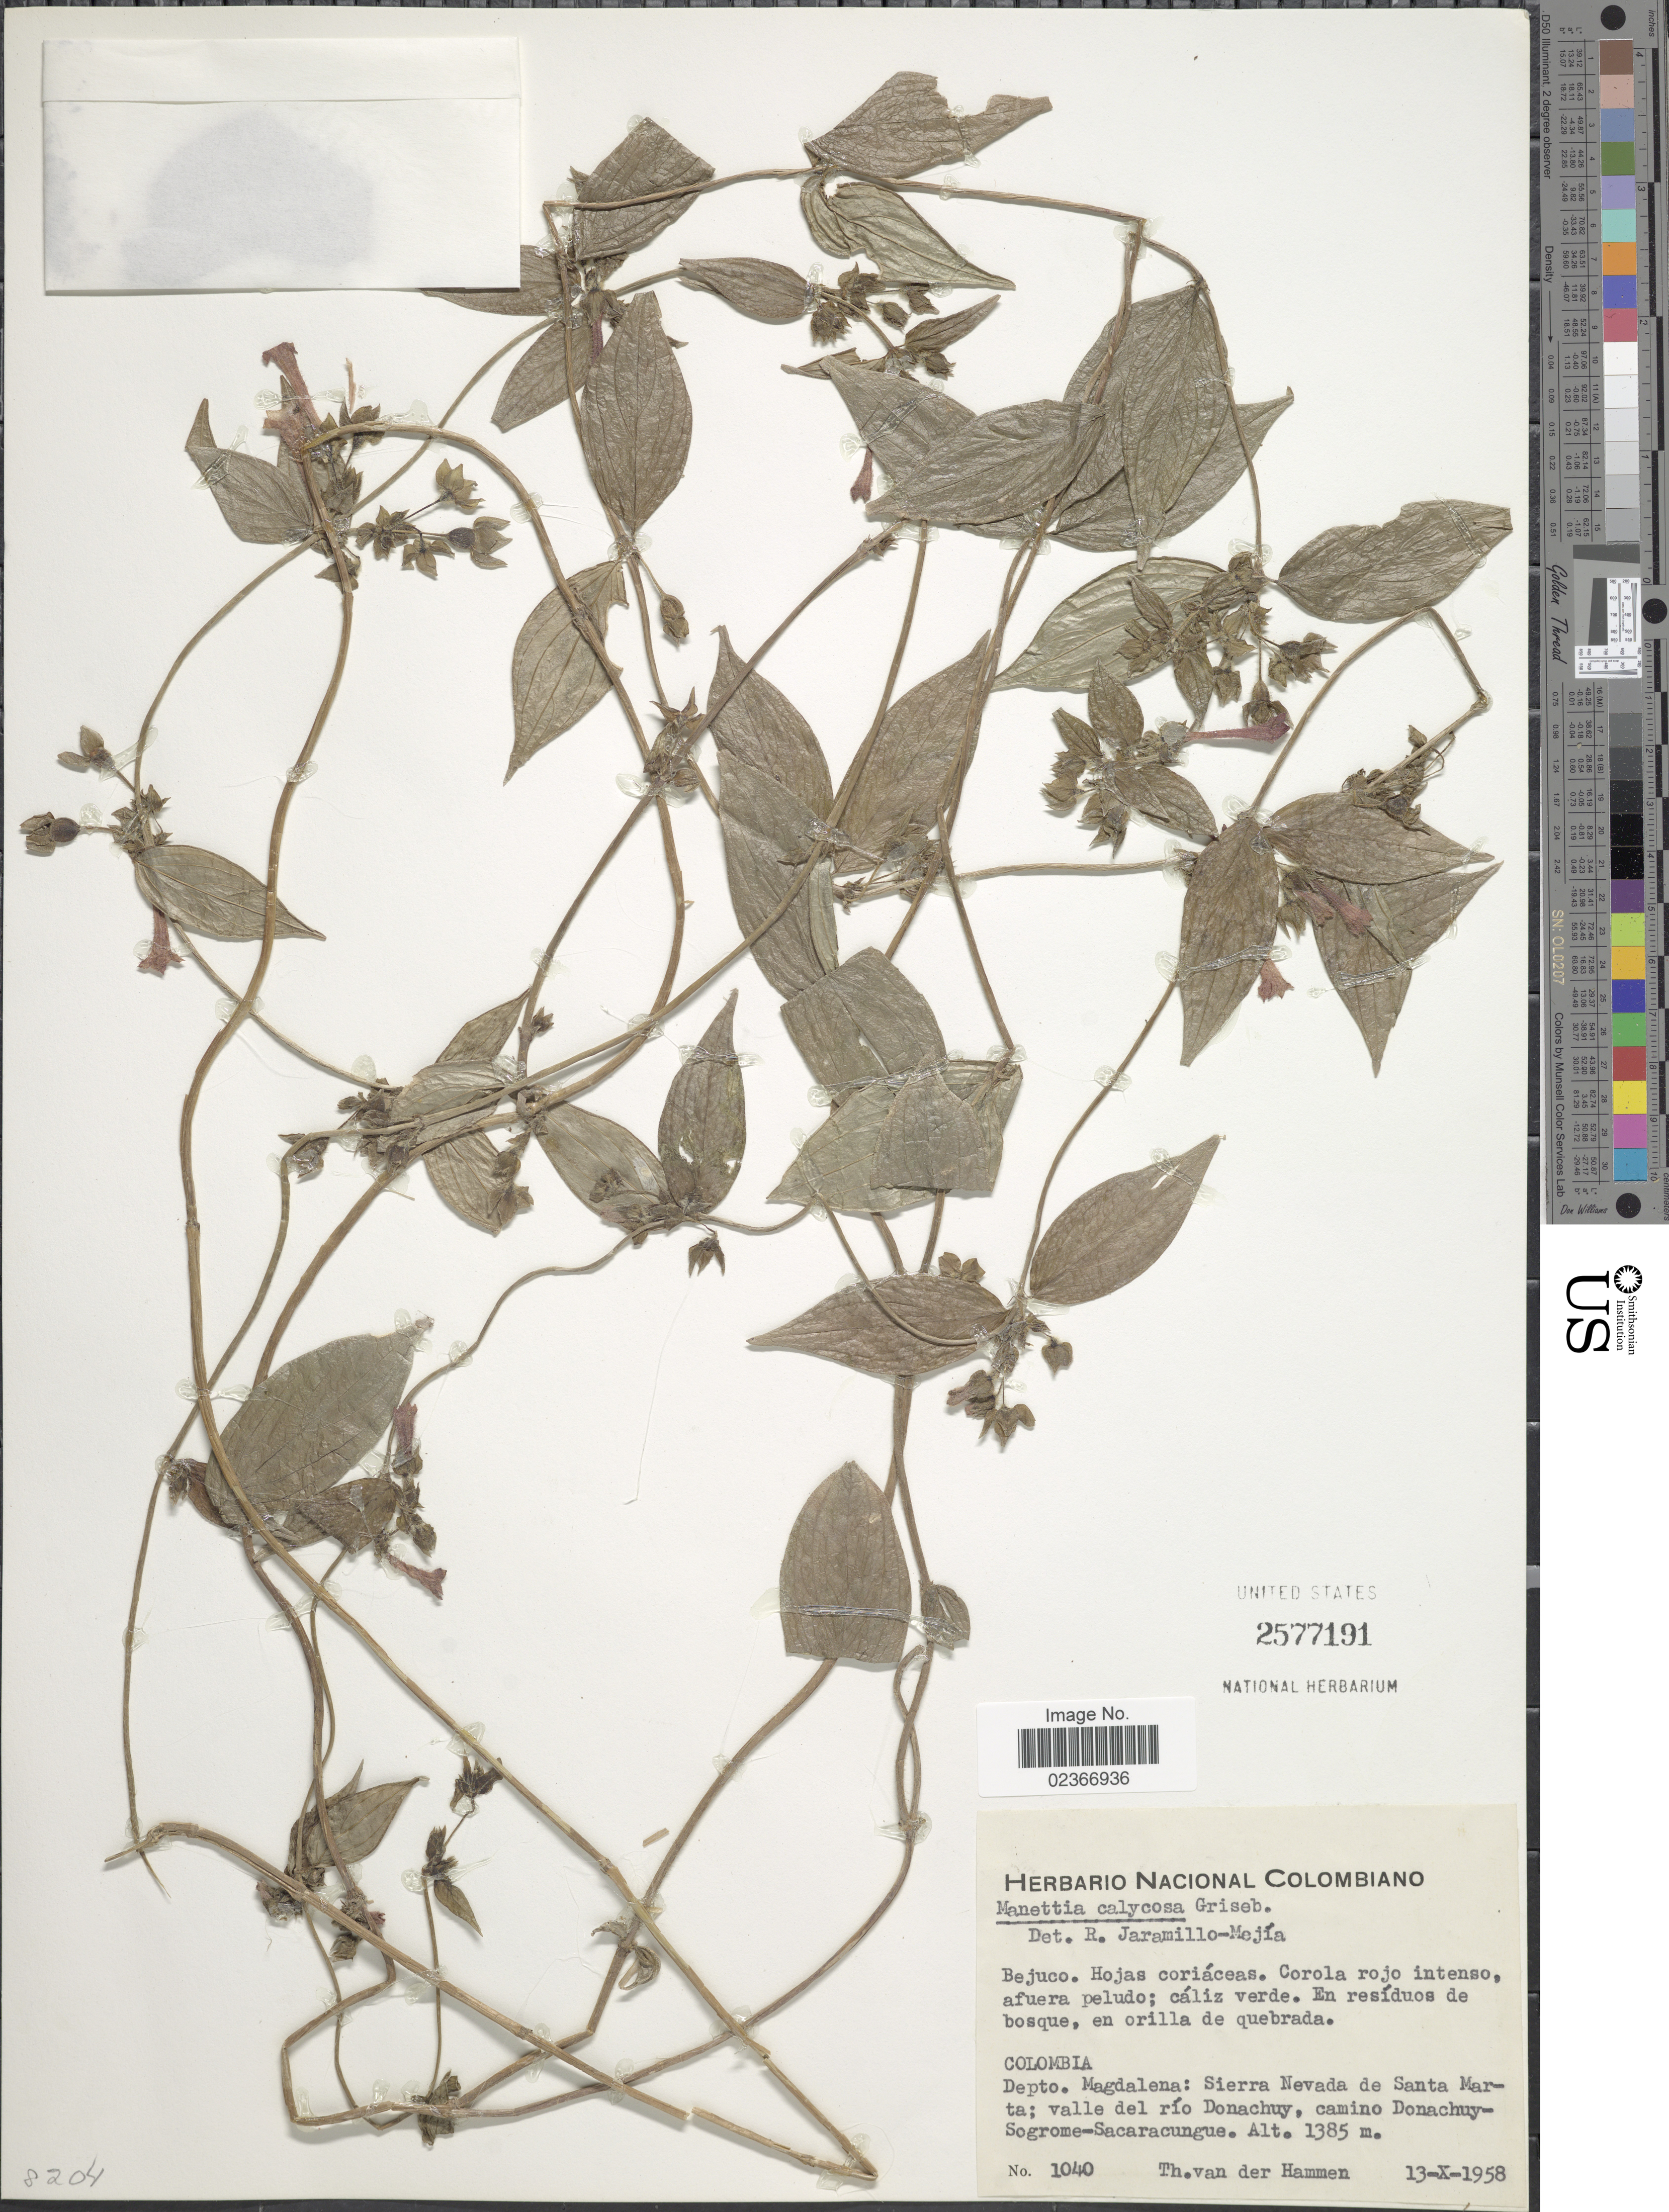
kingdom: Plantae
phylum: Tracheophyta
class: Magnoliopsida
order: Gentianales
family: Rubiaceae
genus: Manettia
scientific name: Manettia calycosa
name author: Griseb.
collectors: T. Van der Hammen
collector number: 1040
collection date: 1958-10-13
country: Colombia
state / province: Magdalena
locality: Depto. Magdalena: Sierra Nevada de Santa Marta; valle del rio Donachuy, camino Donachuy- Sogrome-Sacaracungue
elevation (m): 1385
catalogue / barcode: US 2577191